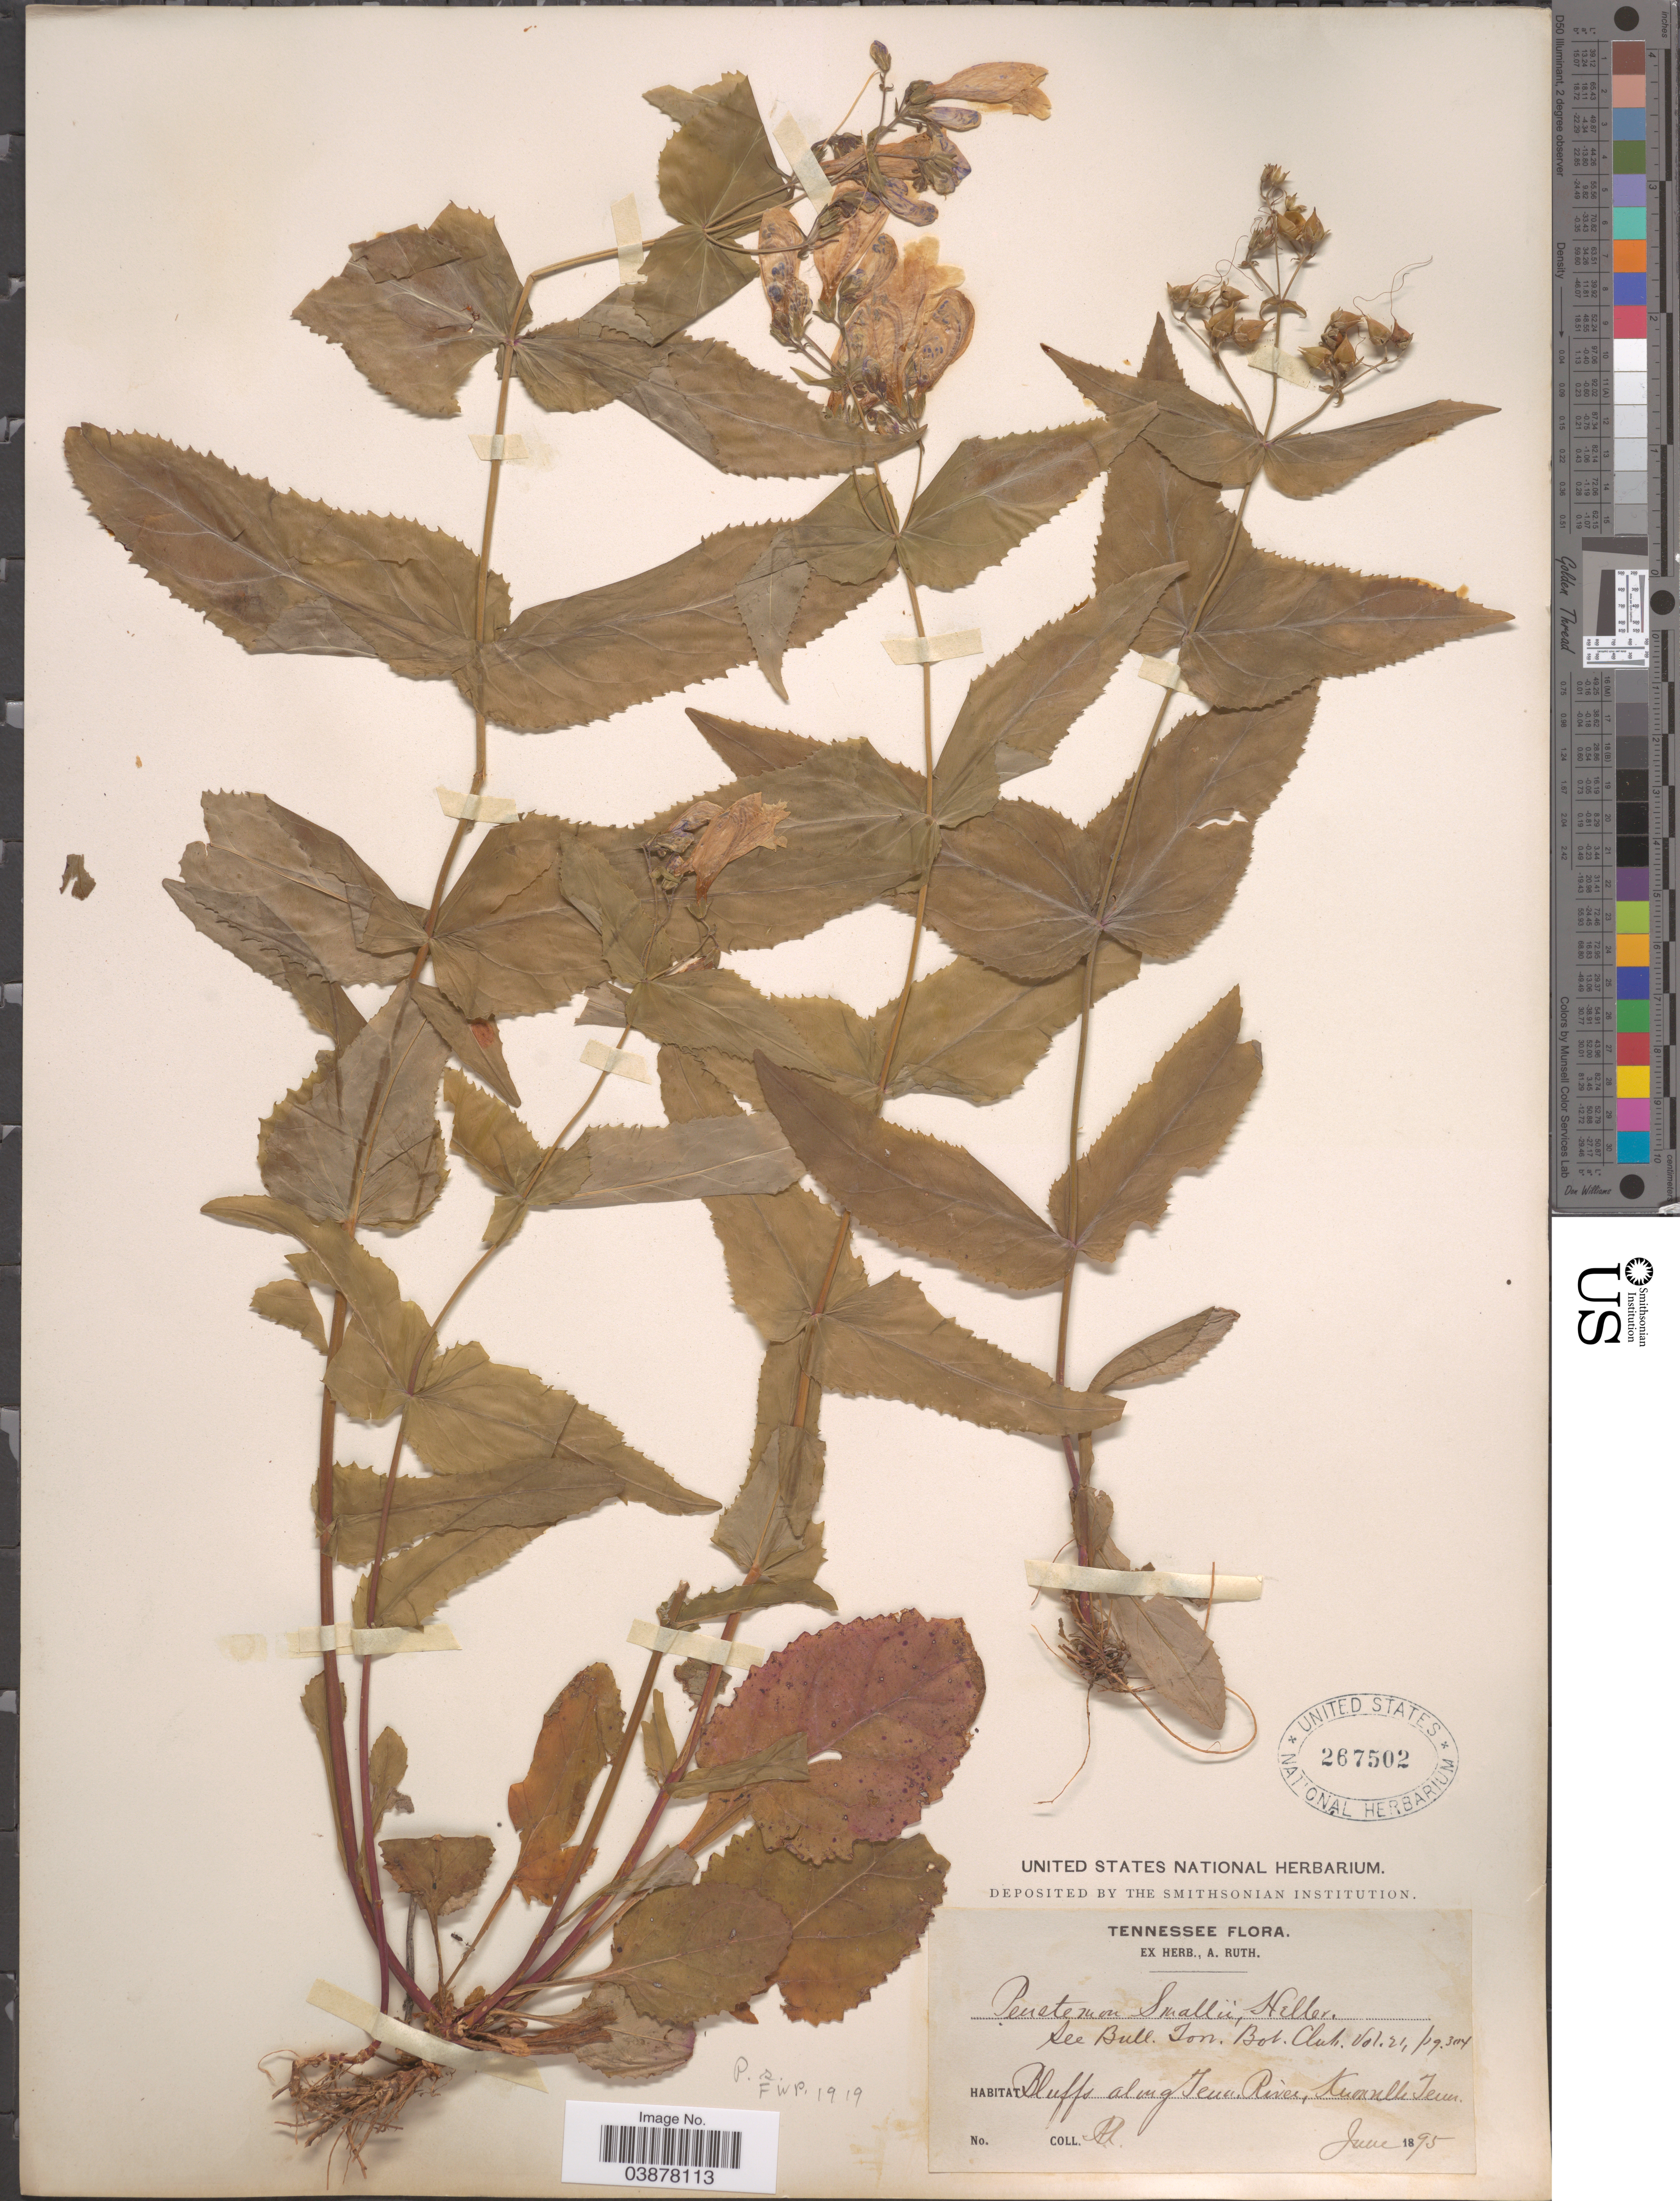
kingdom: Plantae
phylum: Tracheophyta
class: Magnoliopsida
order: Lamiales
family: Plantaginaceae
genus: Penstemon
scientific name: Penstemon smallii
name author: A. Heller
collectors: A. Ruth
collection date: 1895-06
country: United States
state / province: Tennessee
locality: Along Tenn. River, Knoxville.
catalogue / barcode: US 267502